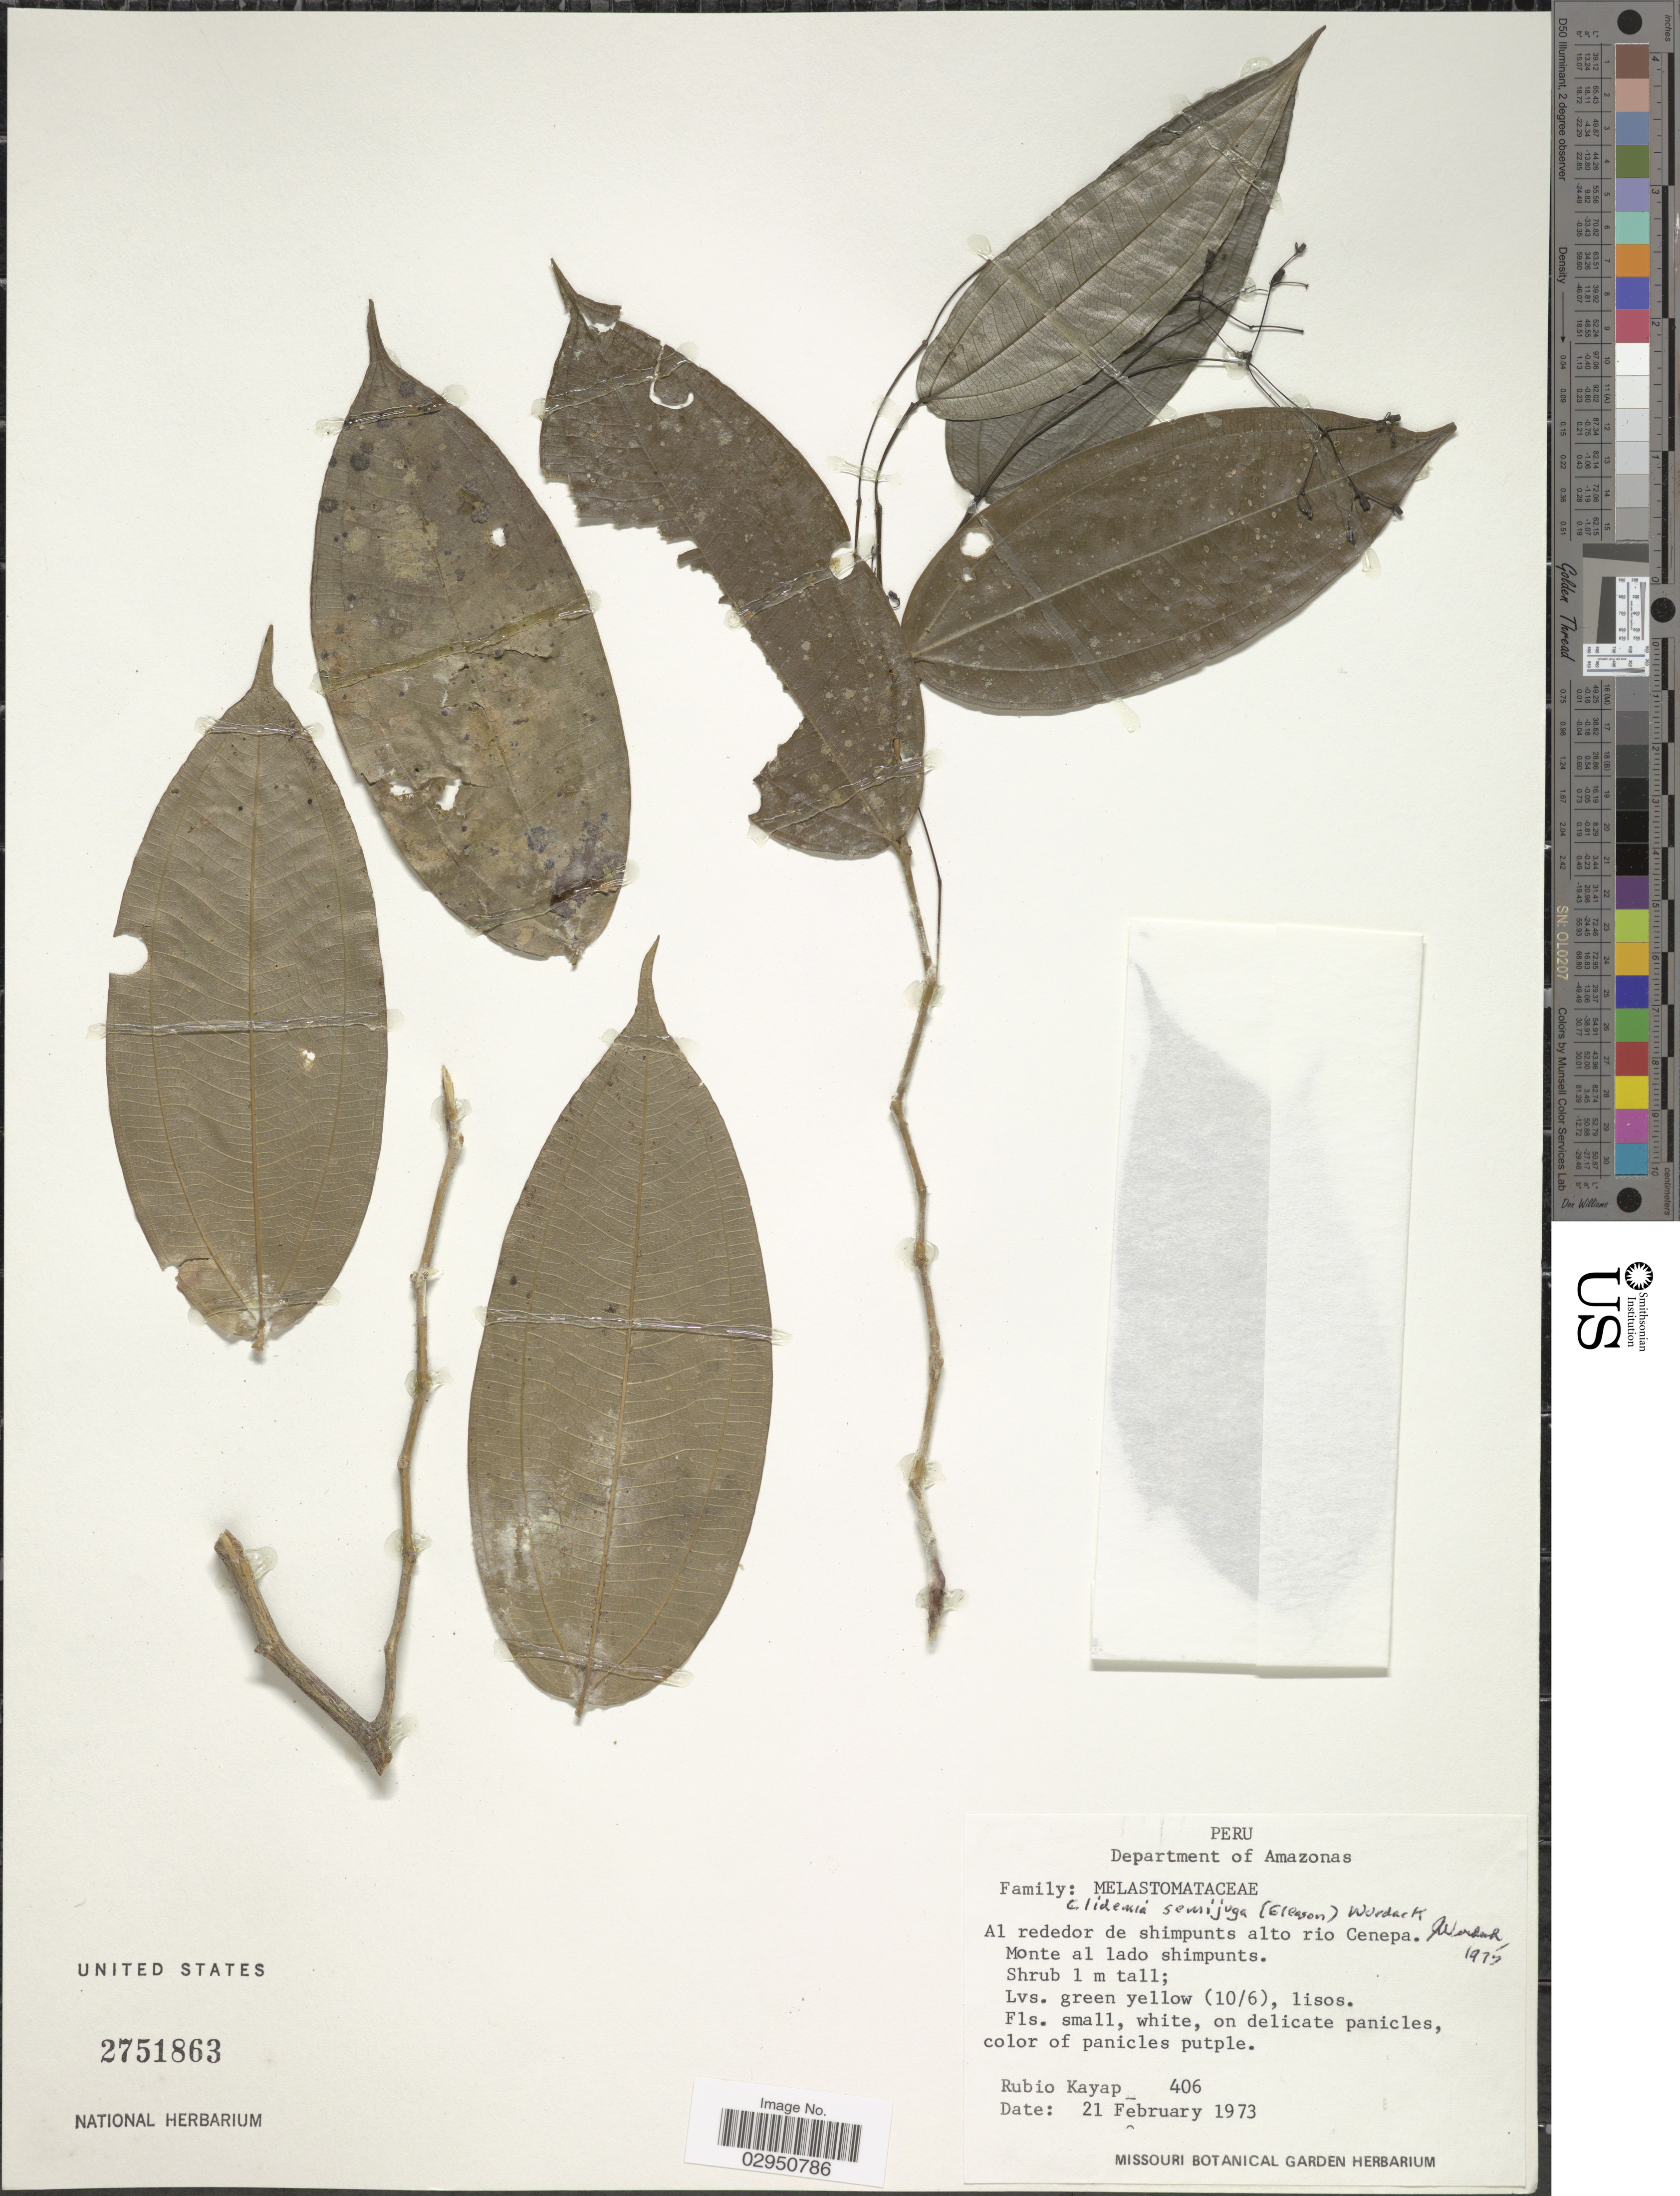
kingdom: Plantae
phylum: Tracheophyta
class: Magnoliopsida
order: Myrtales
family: Melastomataceae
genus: Clidemia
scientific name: Clidemia semijuga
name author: (Gleason) Wurdack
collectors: R. Kayap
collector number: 406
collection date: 1973-02-21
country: Peru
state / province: Amazonas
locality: Department of Amazonas. Al rededor de shimpunts alto rio Cenepa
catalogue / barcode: US 2751863